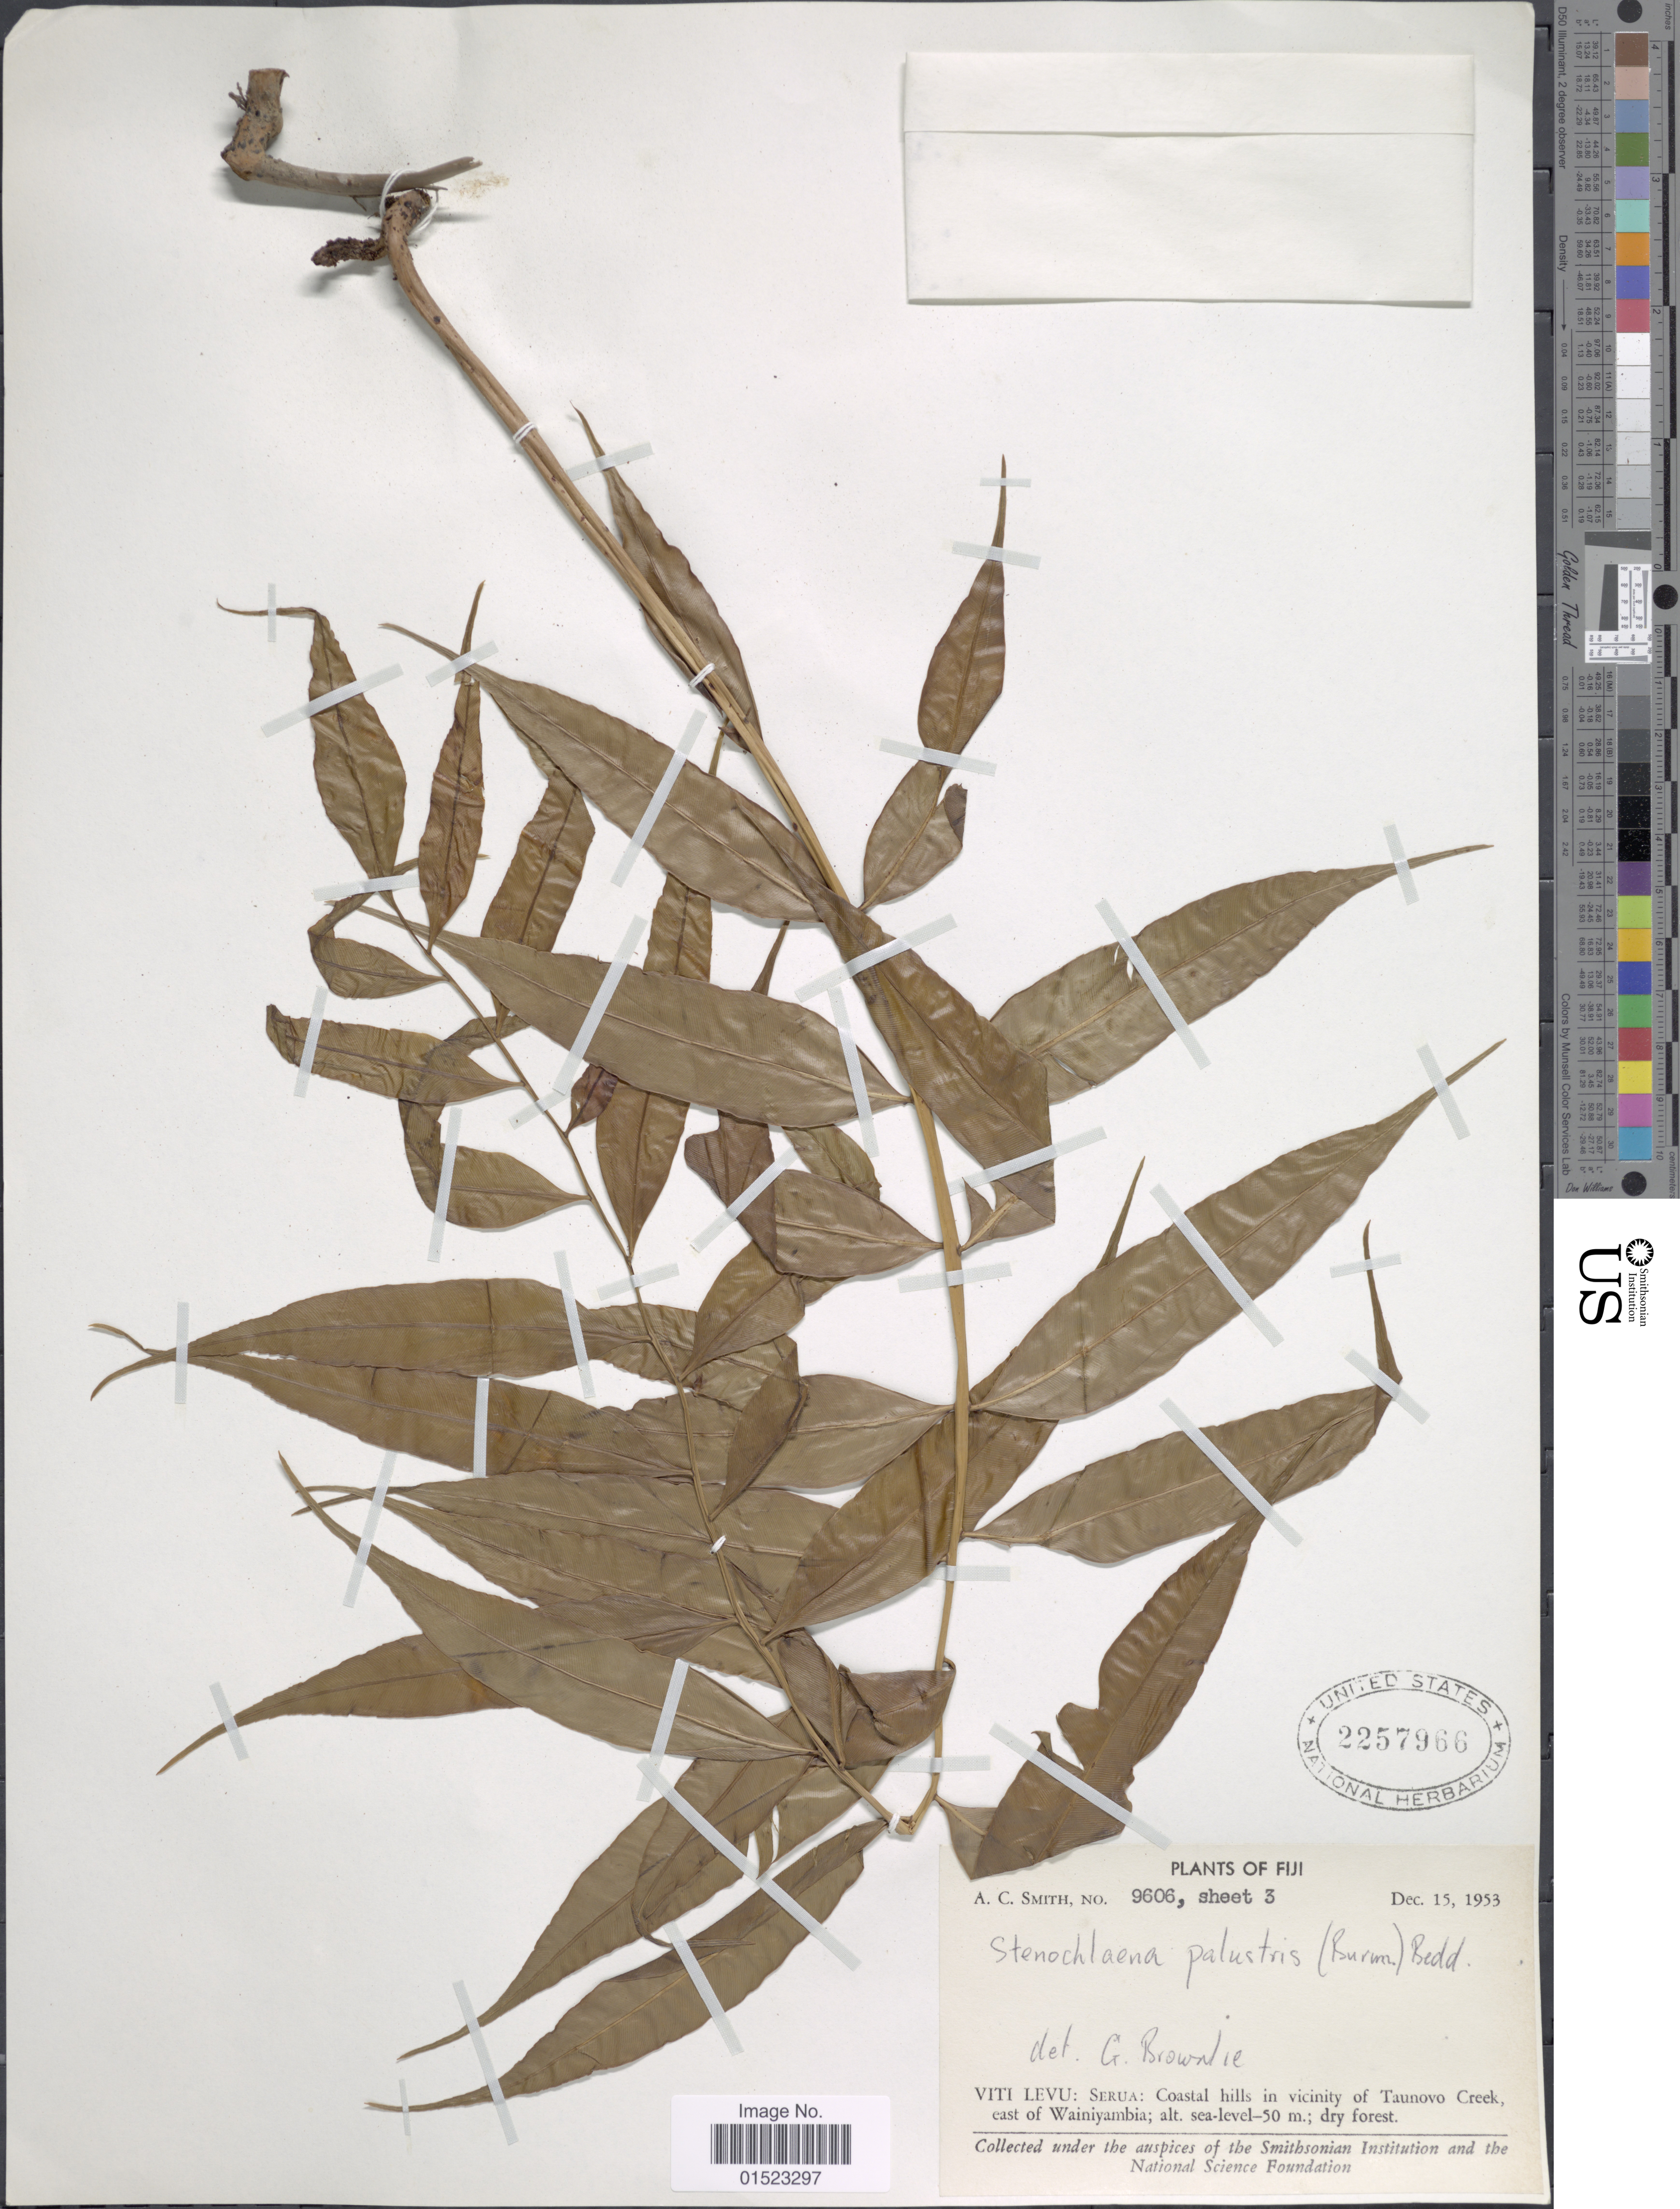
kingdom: Plantae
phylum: Tracheophyta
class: Polypodiopsida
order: Polypodiales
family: Blechnaceae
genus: Stenochlaena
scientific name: Stenochlaena palustris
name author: (Burm. f.) Bedd.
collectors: A. C. Smith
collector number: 9606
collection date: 1953-12-15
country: Fiji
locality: Viti Levu, Serua, Coastal hills in vicinity of Taunoco Creek, east of Wainiyambia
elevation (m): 50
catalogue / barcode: US 2257966